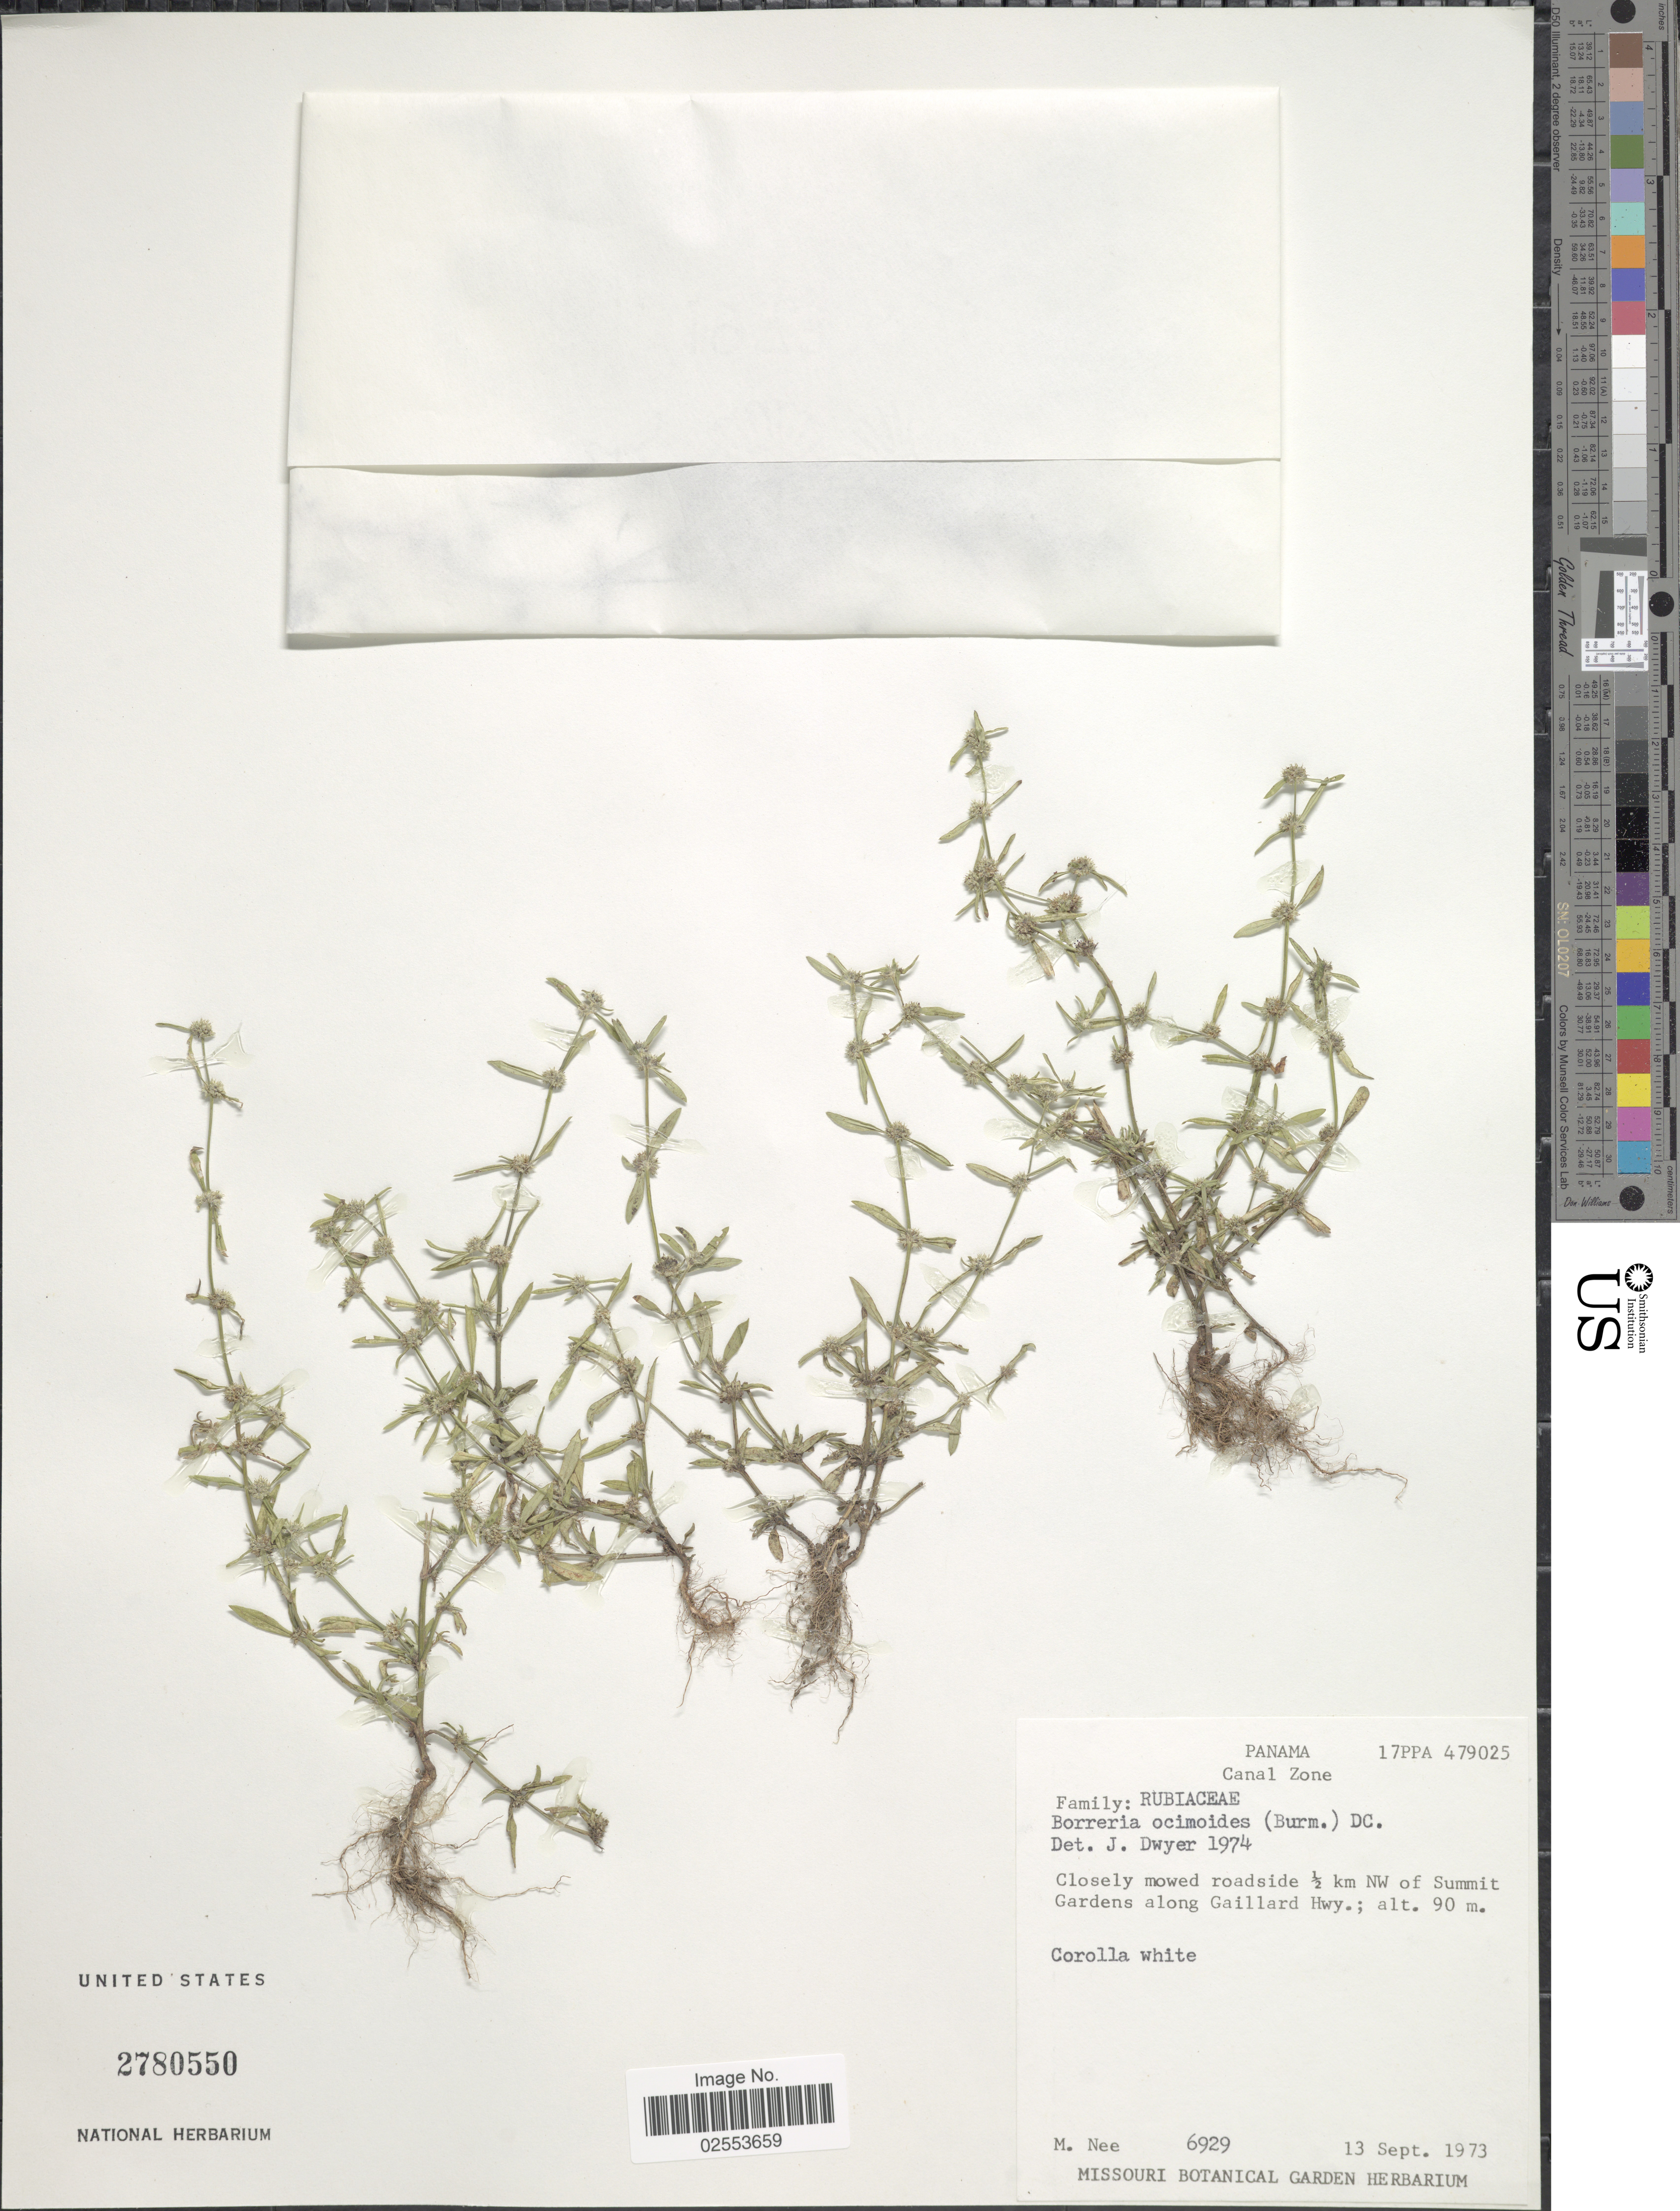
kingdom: Plantae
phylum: Tracheophyta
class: Magnoliopsida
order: Gentianales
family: Rubiaceae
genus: Spermacoce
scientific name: Spermacoce prostrata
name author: Aubl.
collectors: M. Nee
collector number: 6929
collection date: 1973-09-13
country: Panama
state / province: Colón / Panamá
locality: Canal Zone, closely mowed roadside 1/2 km NW of Summit Gardens along Gaillard Hwy.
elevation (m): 90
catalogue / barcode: US 2780550